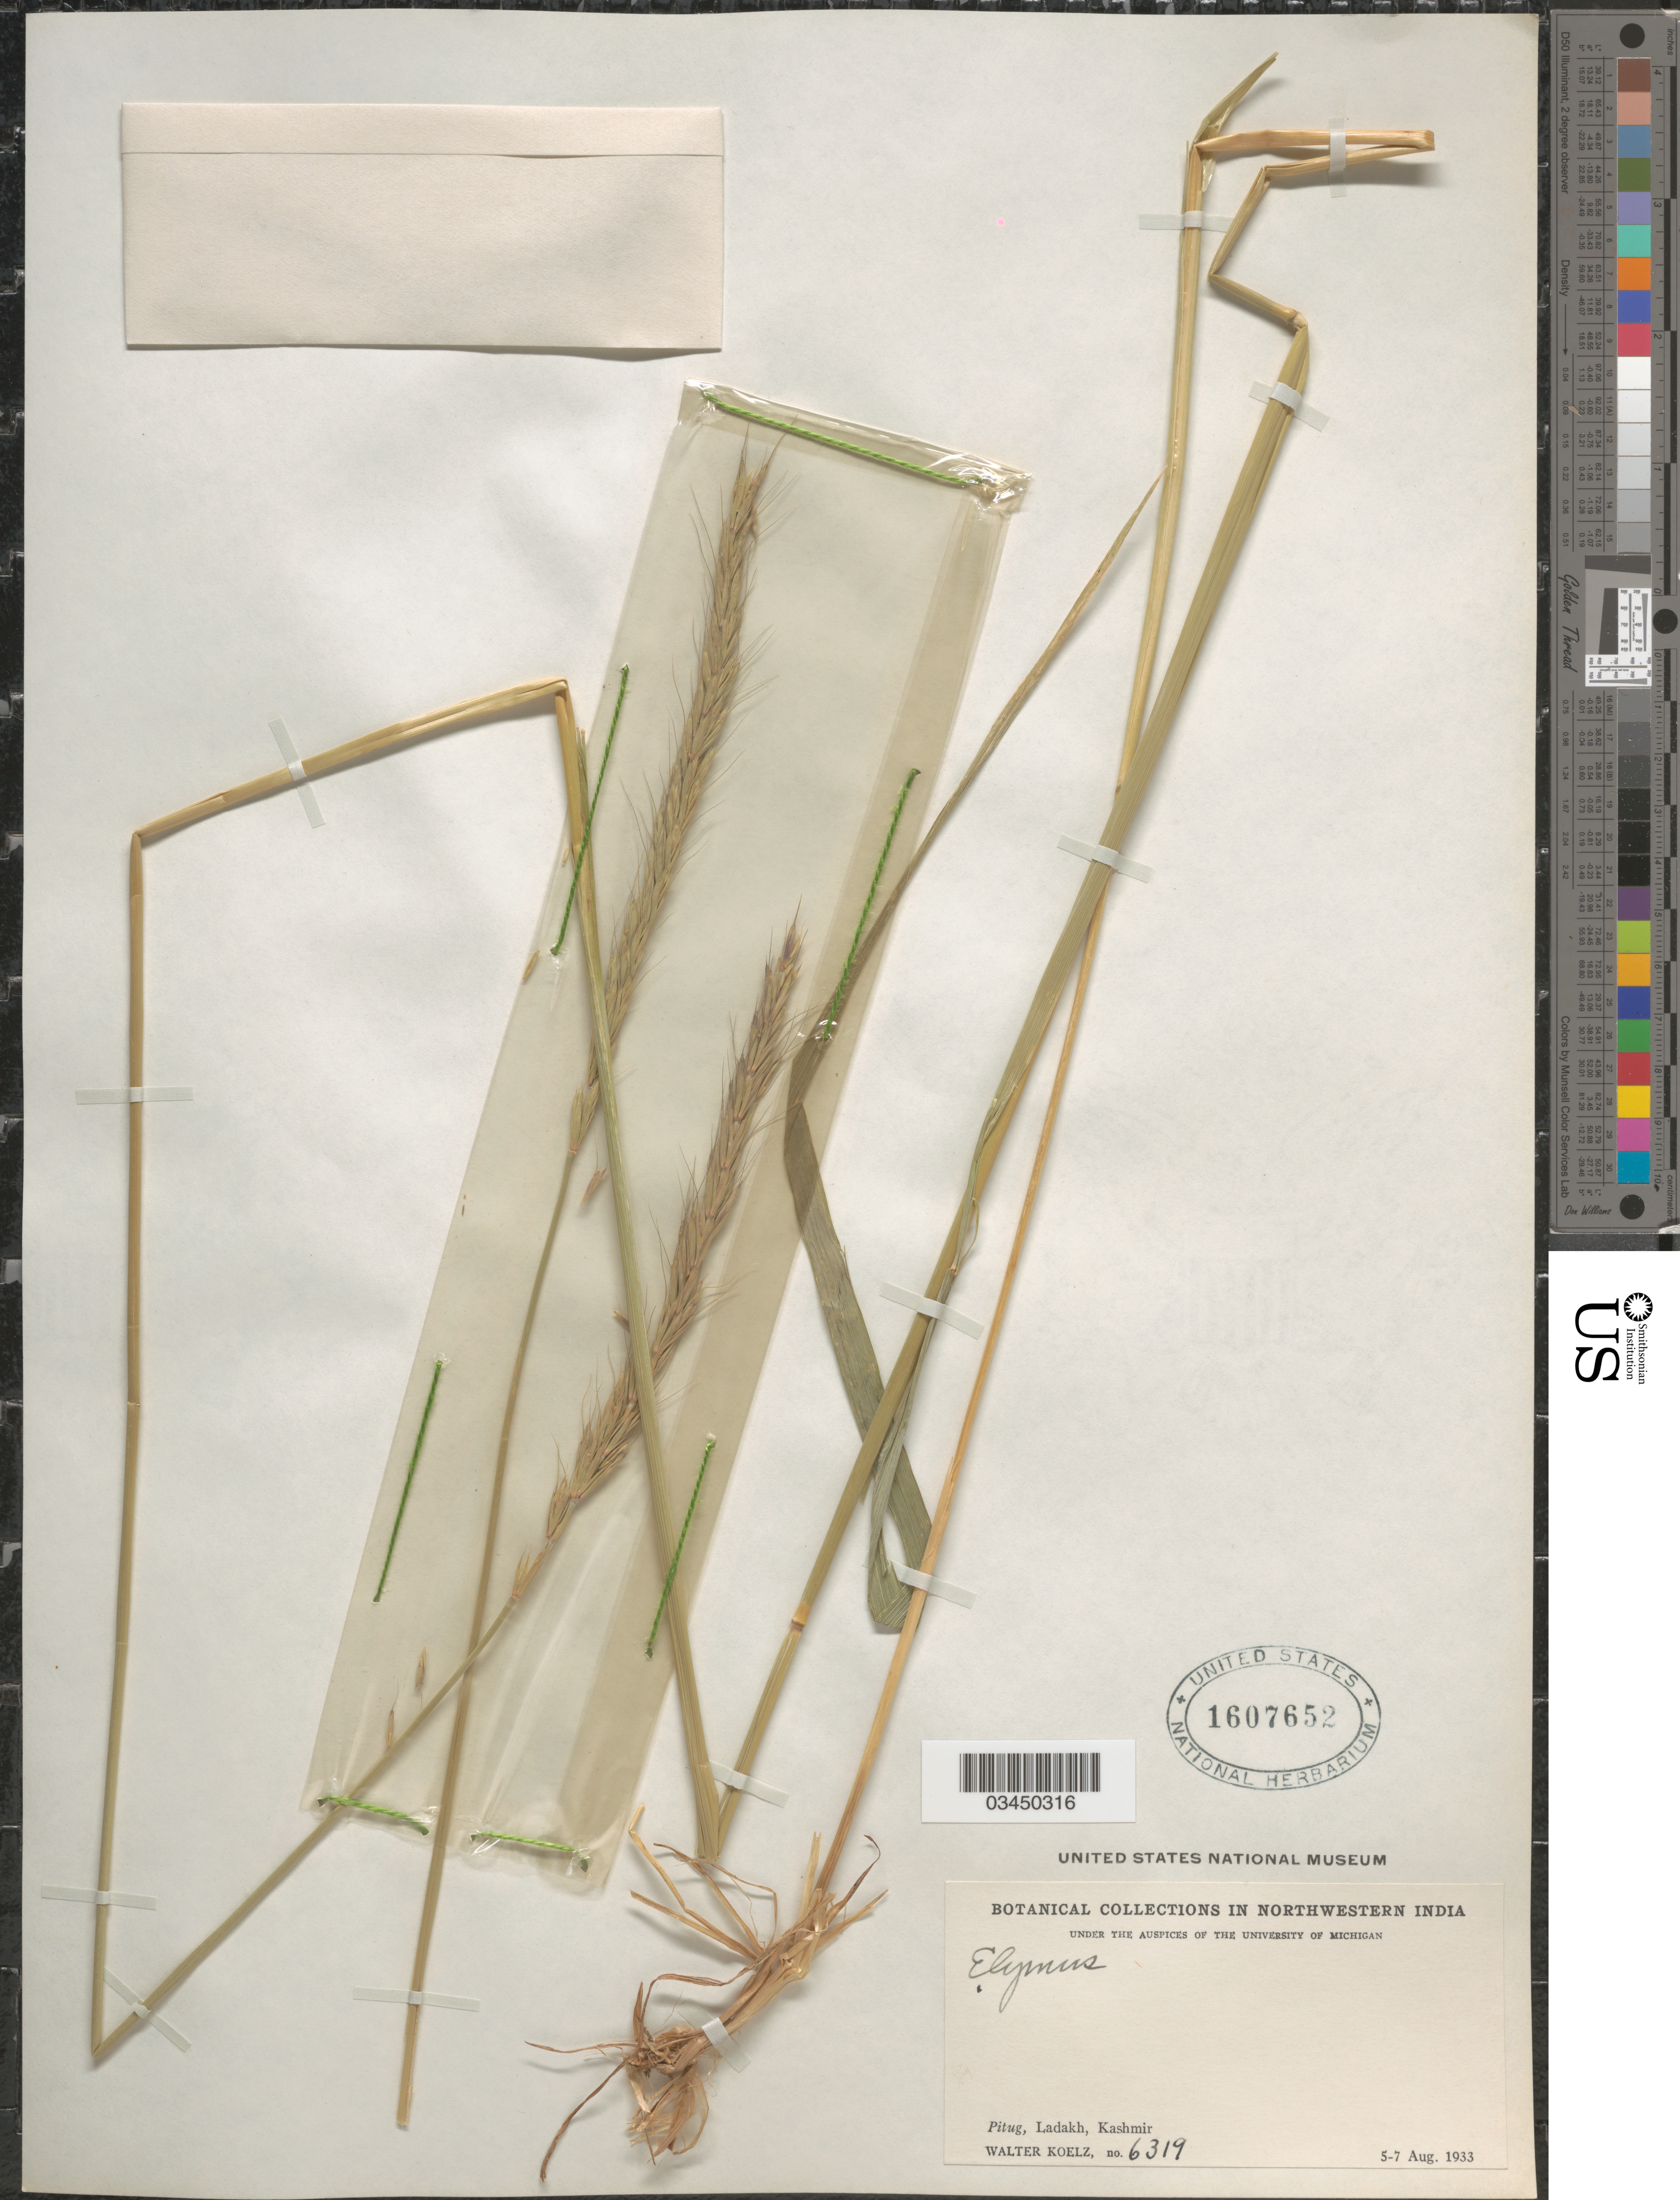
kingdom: Plantae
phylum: Tracheophyta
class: Liliopsida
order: Poales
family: Poaceae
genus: Elymus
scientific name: Elymus dahuricus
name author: Turcz. ex Griseb.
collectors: W. N. Koelz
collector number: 6319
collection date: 1933-08-05/1933-08-07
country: India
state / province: Jammu and Kashmir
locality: Northwestern India. Pitug, Ladakh, Kashmir.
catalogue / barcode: US 1607652